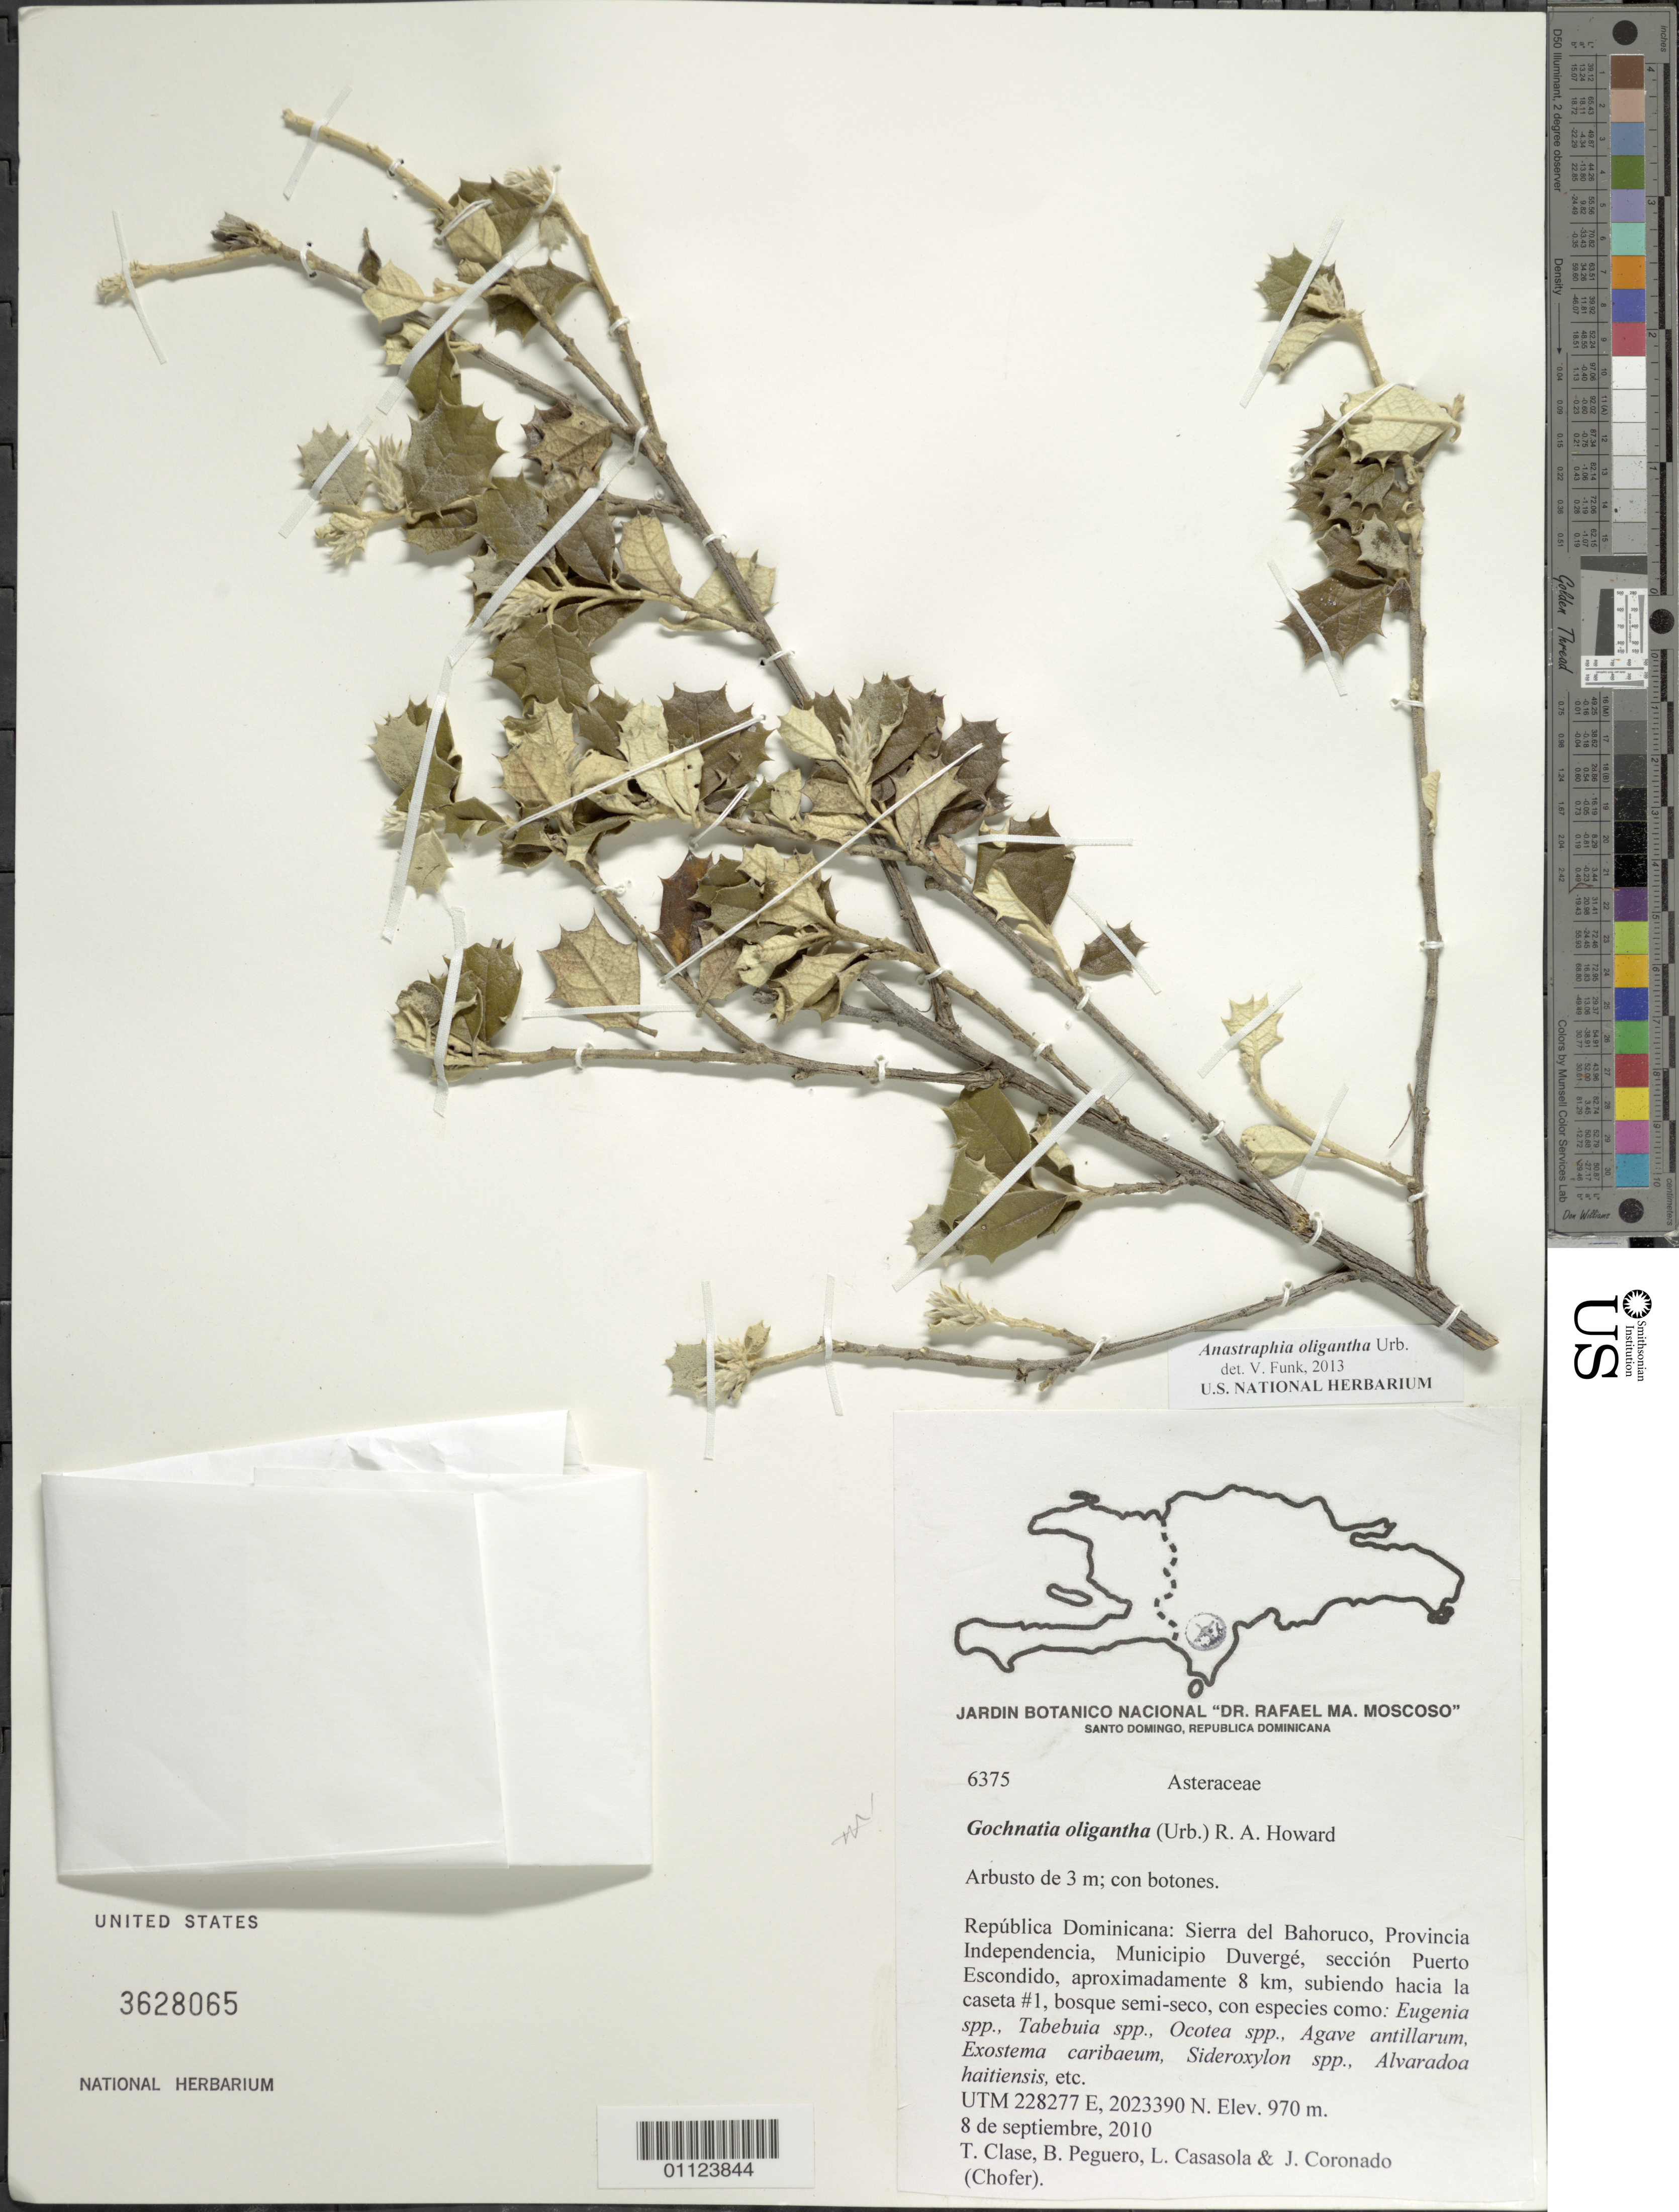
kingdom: Plantae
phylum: Tracheophyta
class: Magnoliopsida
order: Asterales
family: Asteraceae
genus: Anastraphia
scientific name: Anastraphia oligantha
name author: Urb.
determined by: Funk, Vicki A., (BOT), Smithsonian Institution - National Museum of Natural History (UNITED STATES)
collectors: T. Clase, B. Peguero, L. Casasola & J. Coronado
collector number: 6375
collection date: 2010-09-08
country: Dominican Republic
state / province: Independencia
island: Hispaniola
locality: Sierra del Bahoruco, Municipio Duvergé, sección puerto Escondido, aprox. 8 km, subsiendo hacia la caseta #1.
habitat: Bosque semi-seco, con especies como: Eugenia spp., Tabebuia spp., Ocotea spp., Agave antillarum, Exostema caribaeum, Sideroxylon spp., Alvaradoa haitiensis, etc.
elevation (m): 970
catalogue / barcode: US 3628065